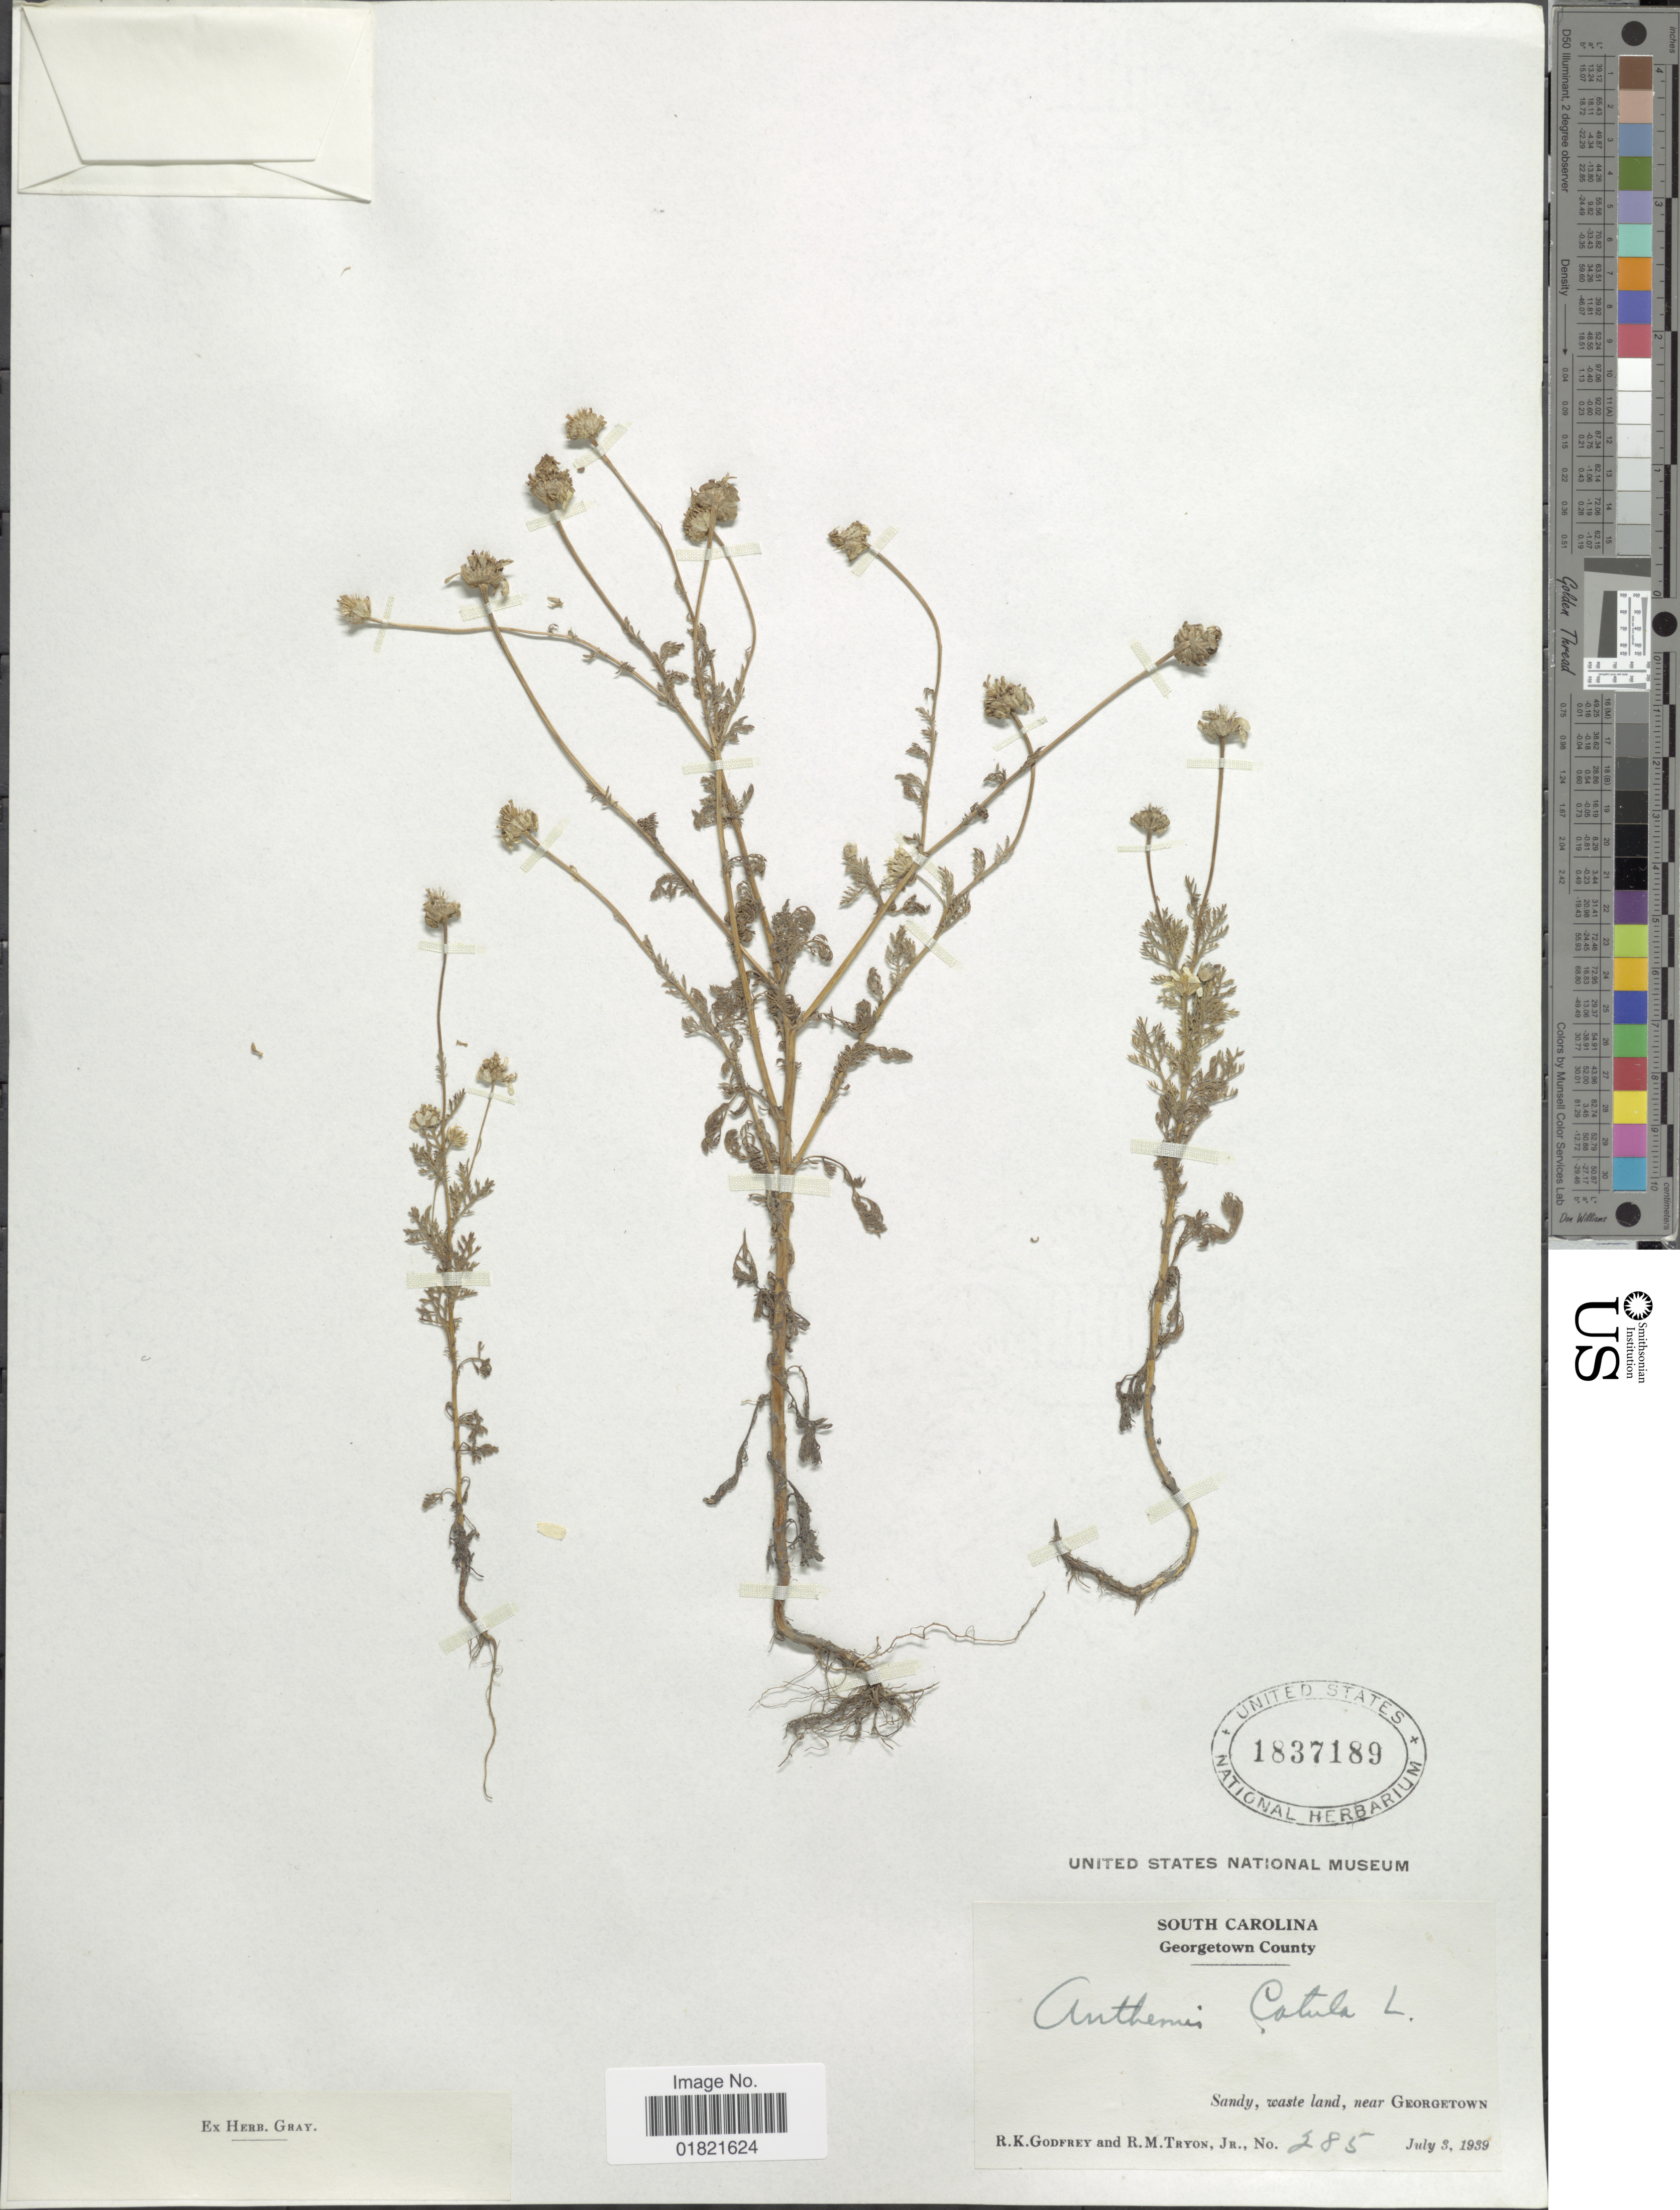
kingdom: Plantae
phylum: Tracheophyta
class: Magnoliopsida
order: Asterales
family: Asteraceae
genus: Anthemis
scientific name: Anthemis cotula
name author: L.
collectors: R. K. Godfrey & R. M. Tryon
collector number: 285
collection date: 1939-07-03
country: United States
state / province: South Carolina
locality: Georgetown County, near Georgetown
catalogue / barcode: US 1837189